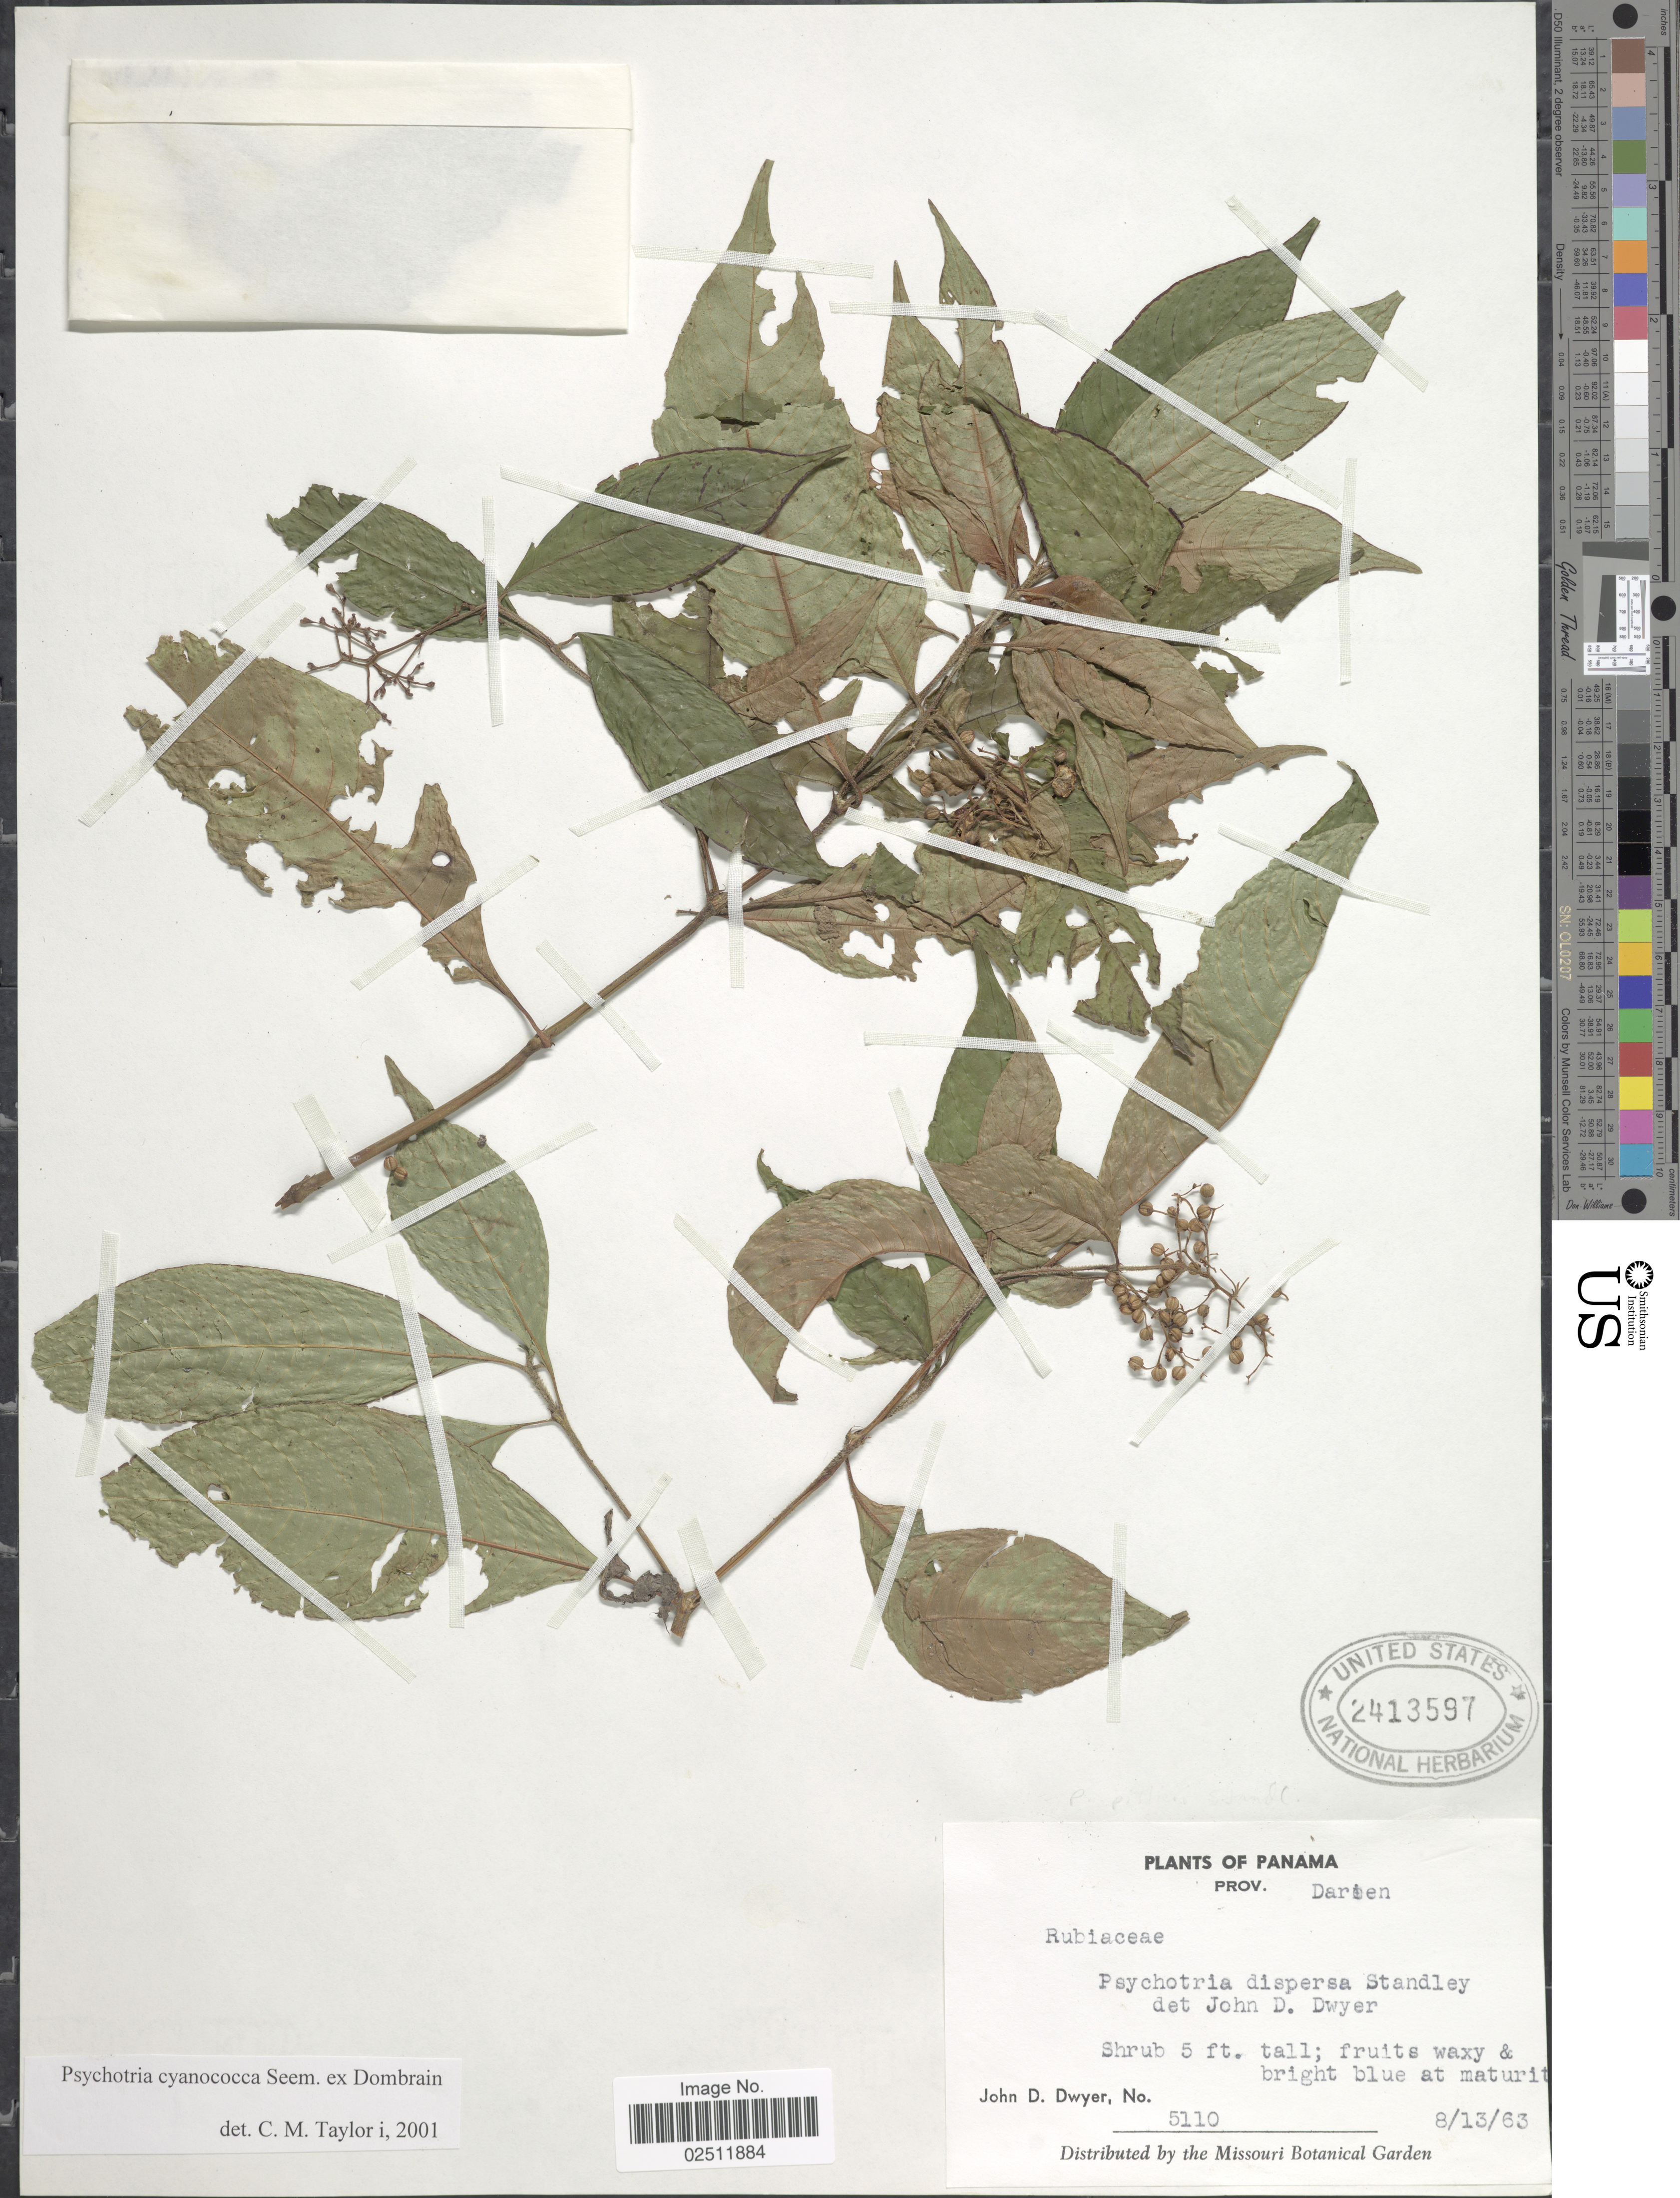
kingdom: Plantae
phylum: Tracheophyta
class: Magnoliopsida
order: Gentianales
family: Rubiaceae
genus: Psychotria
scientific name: Psychotria cyanococca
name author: Seem. ex Dombrain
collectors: J. D. Dwyer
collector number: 5110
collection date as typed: Transcribed d/m/y: 13/8/63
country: Panama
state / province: Darién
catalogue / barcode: US 2413597